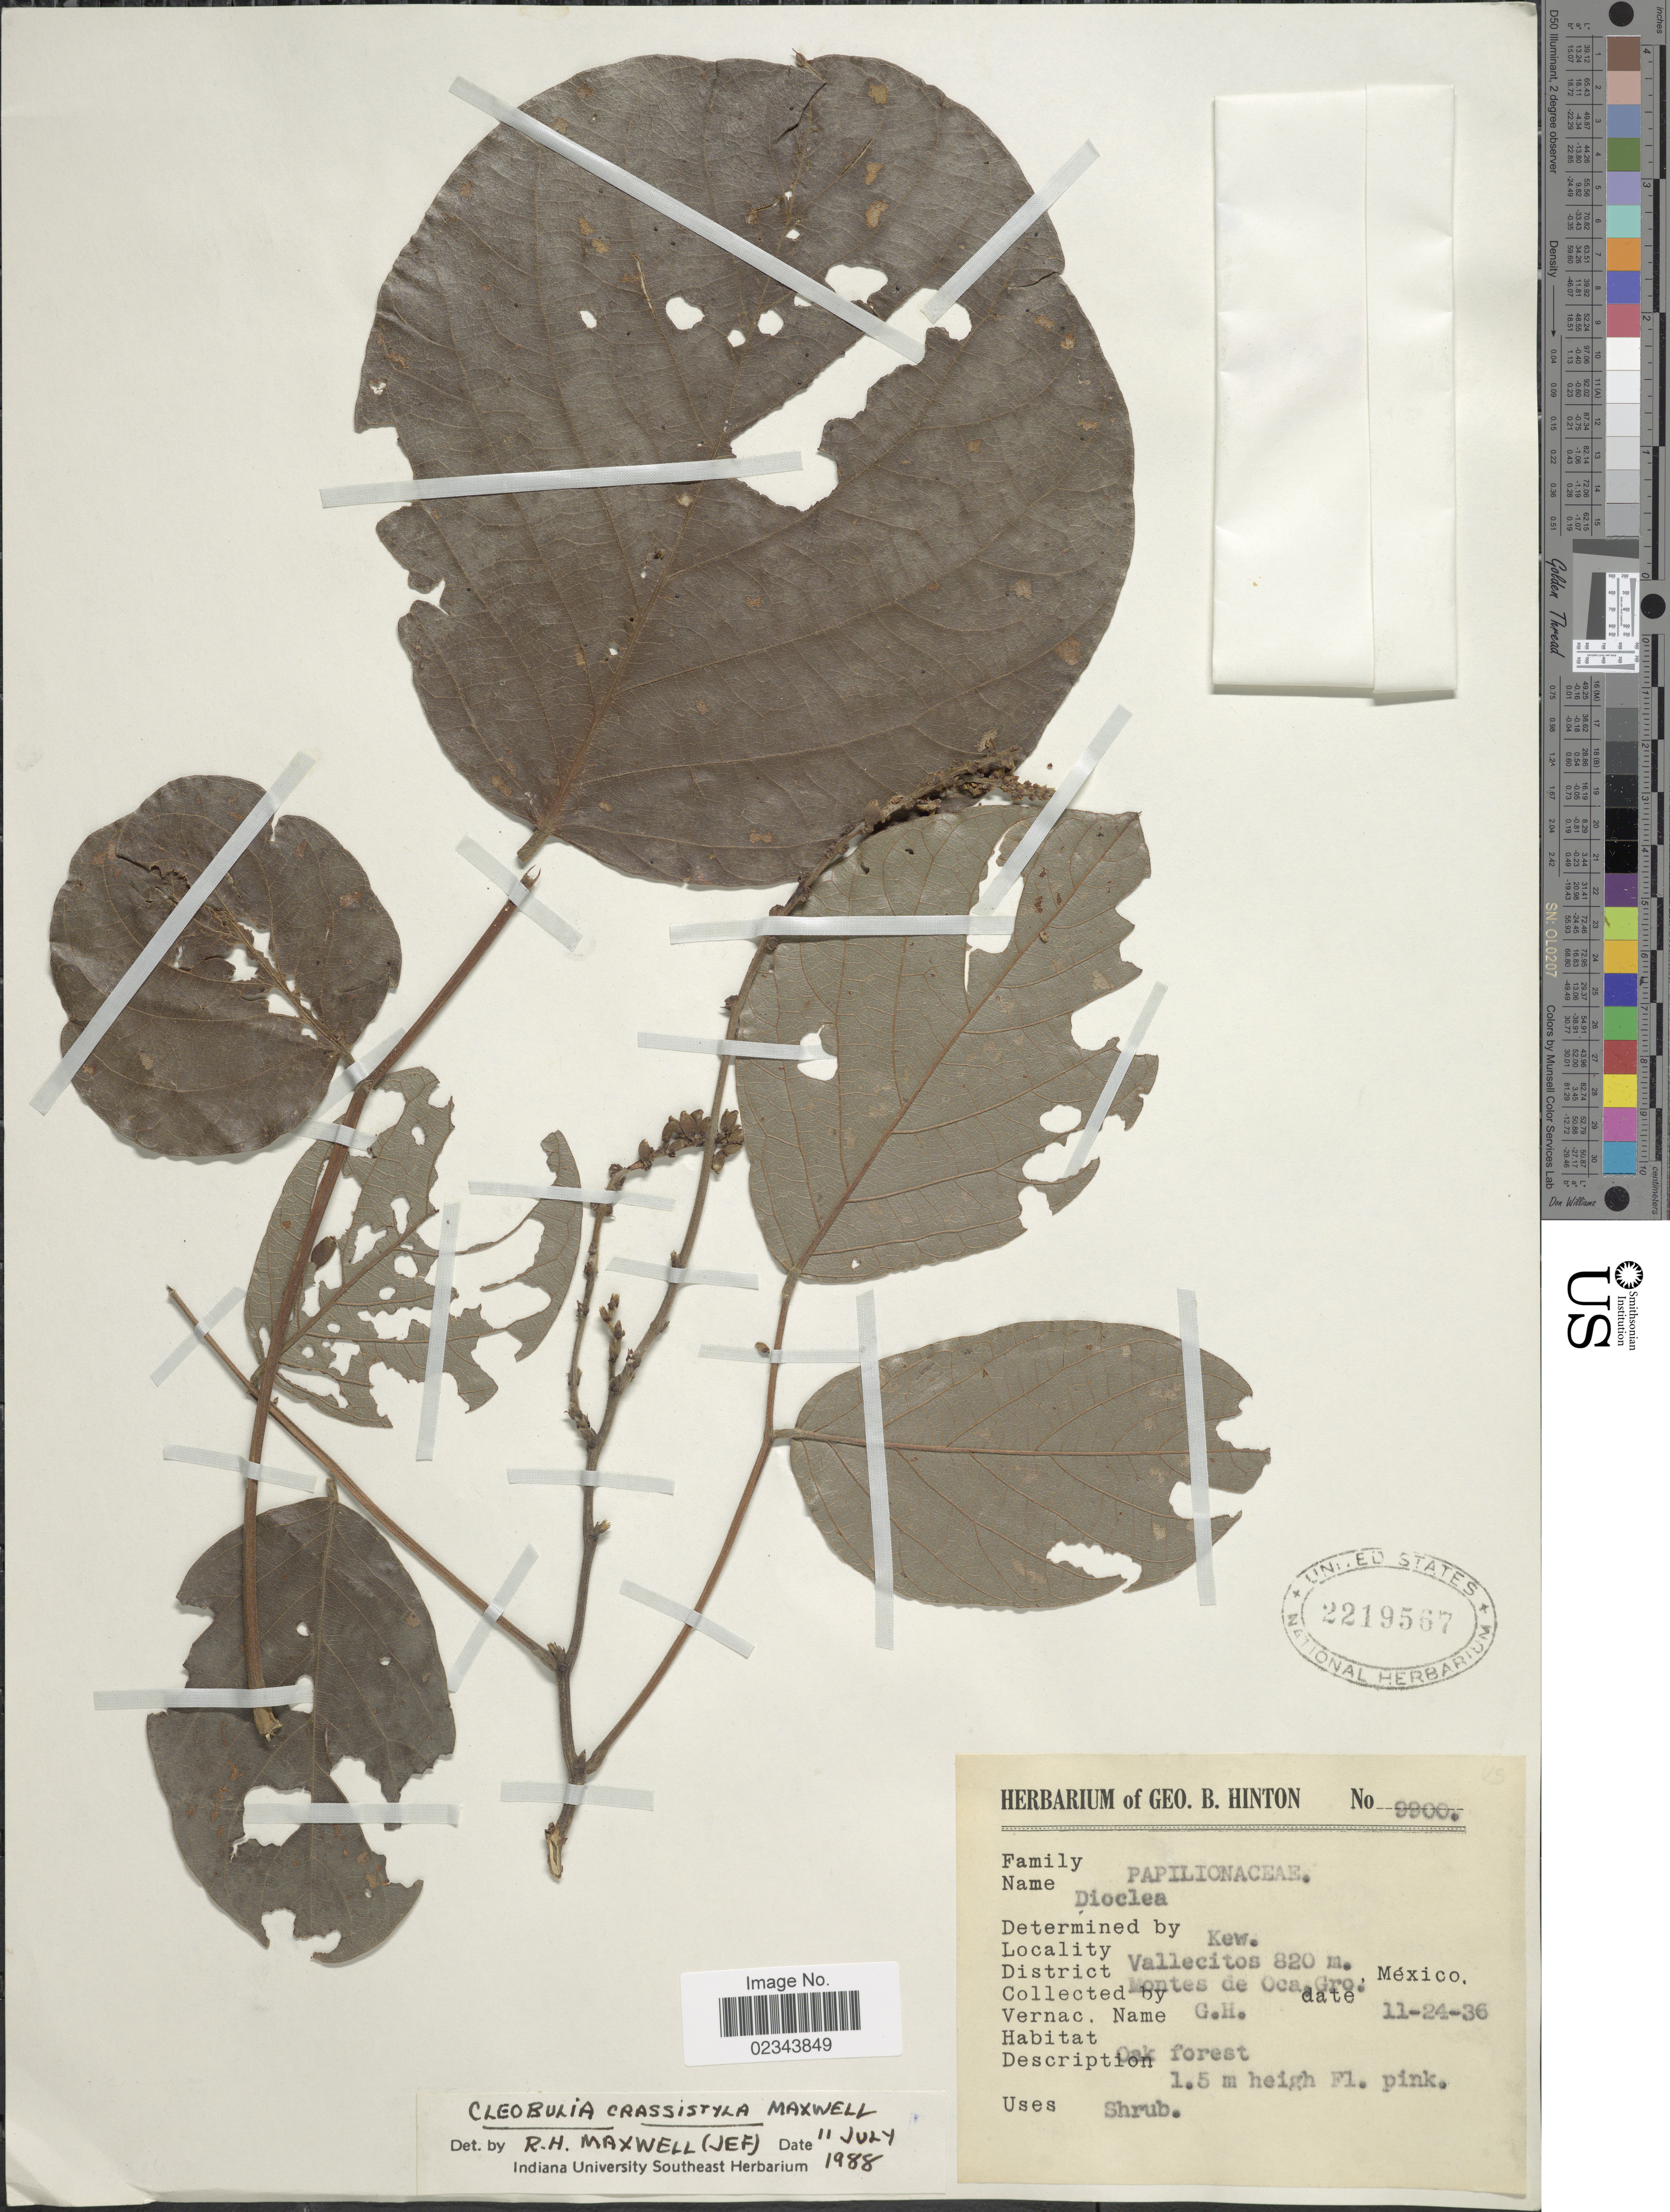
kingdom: Plantae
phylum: Tracheophyta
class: Magnoliopsida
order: Fabales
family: Fabaceae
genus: Cleobulia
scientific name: Cleobulia crassistyla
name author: R.H. Maxwell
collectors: G. B. Hinton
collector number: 9900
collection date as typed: Transcribed d/m/y: 24/11/36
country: Mexico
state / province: Guerrero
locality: Vallecitos. District Montes de Oca.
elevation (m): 820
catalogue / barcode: US 2219567